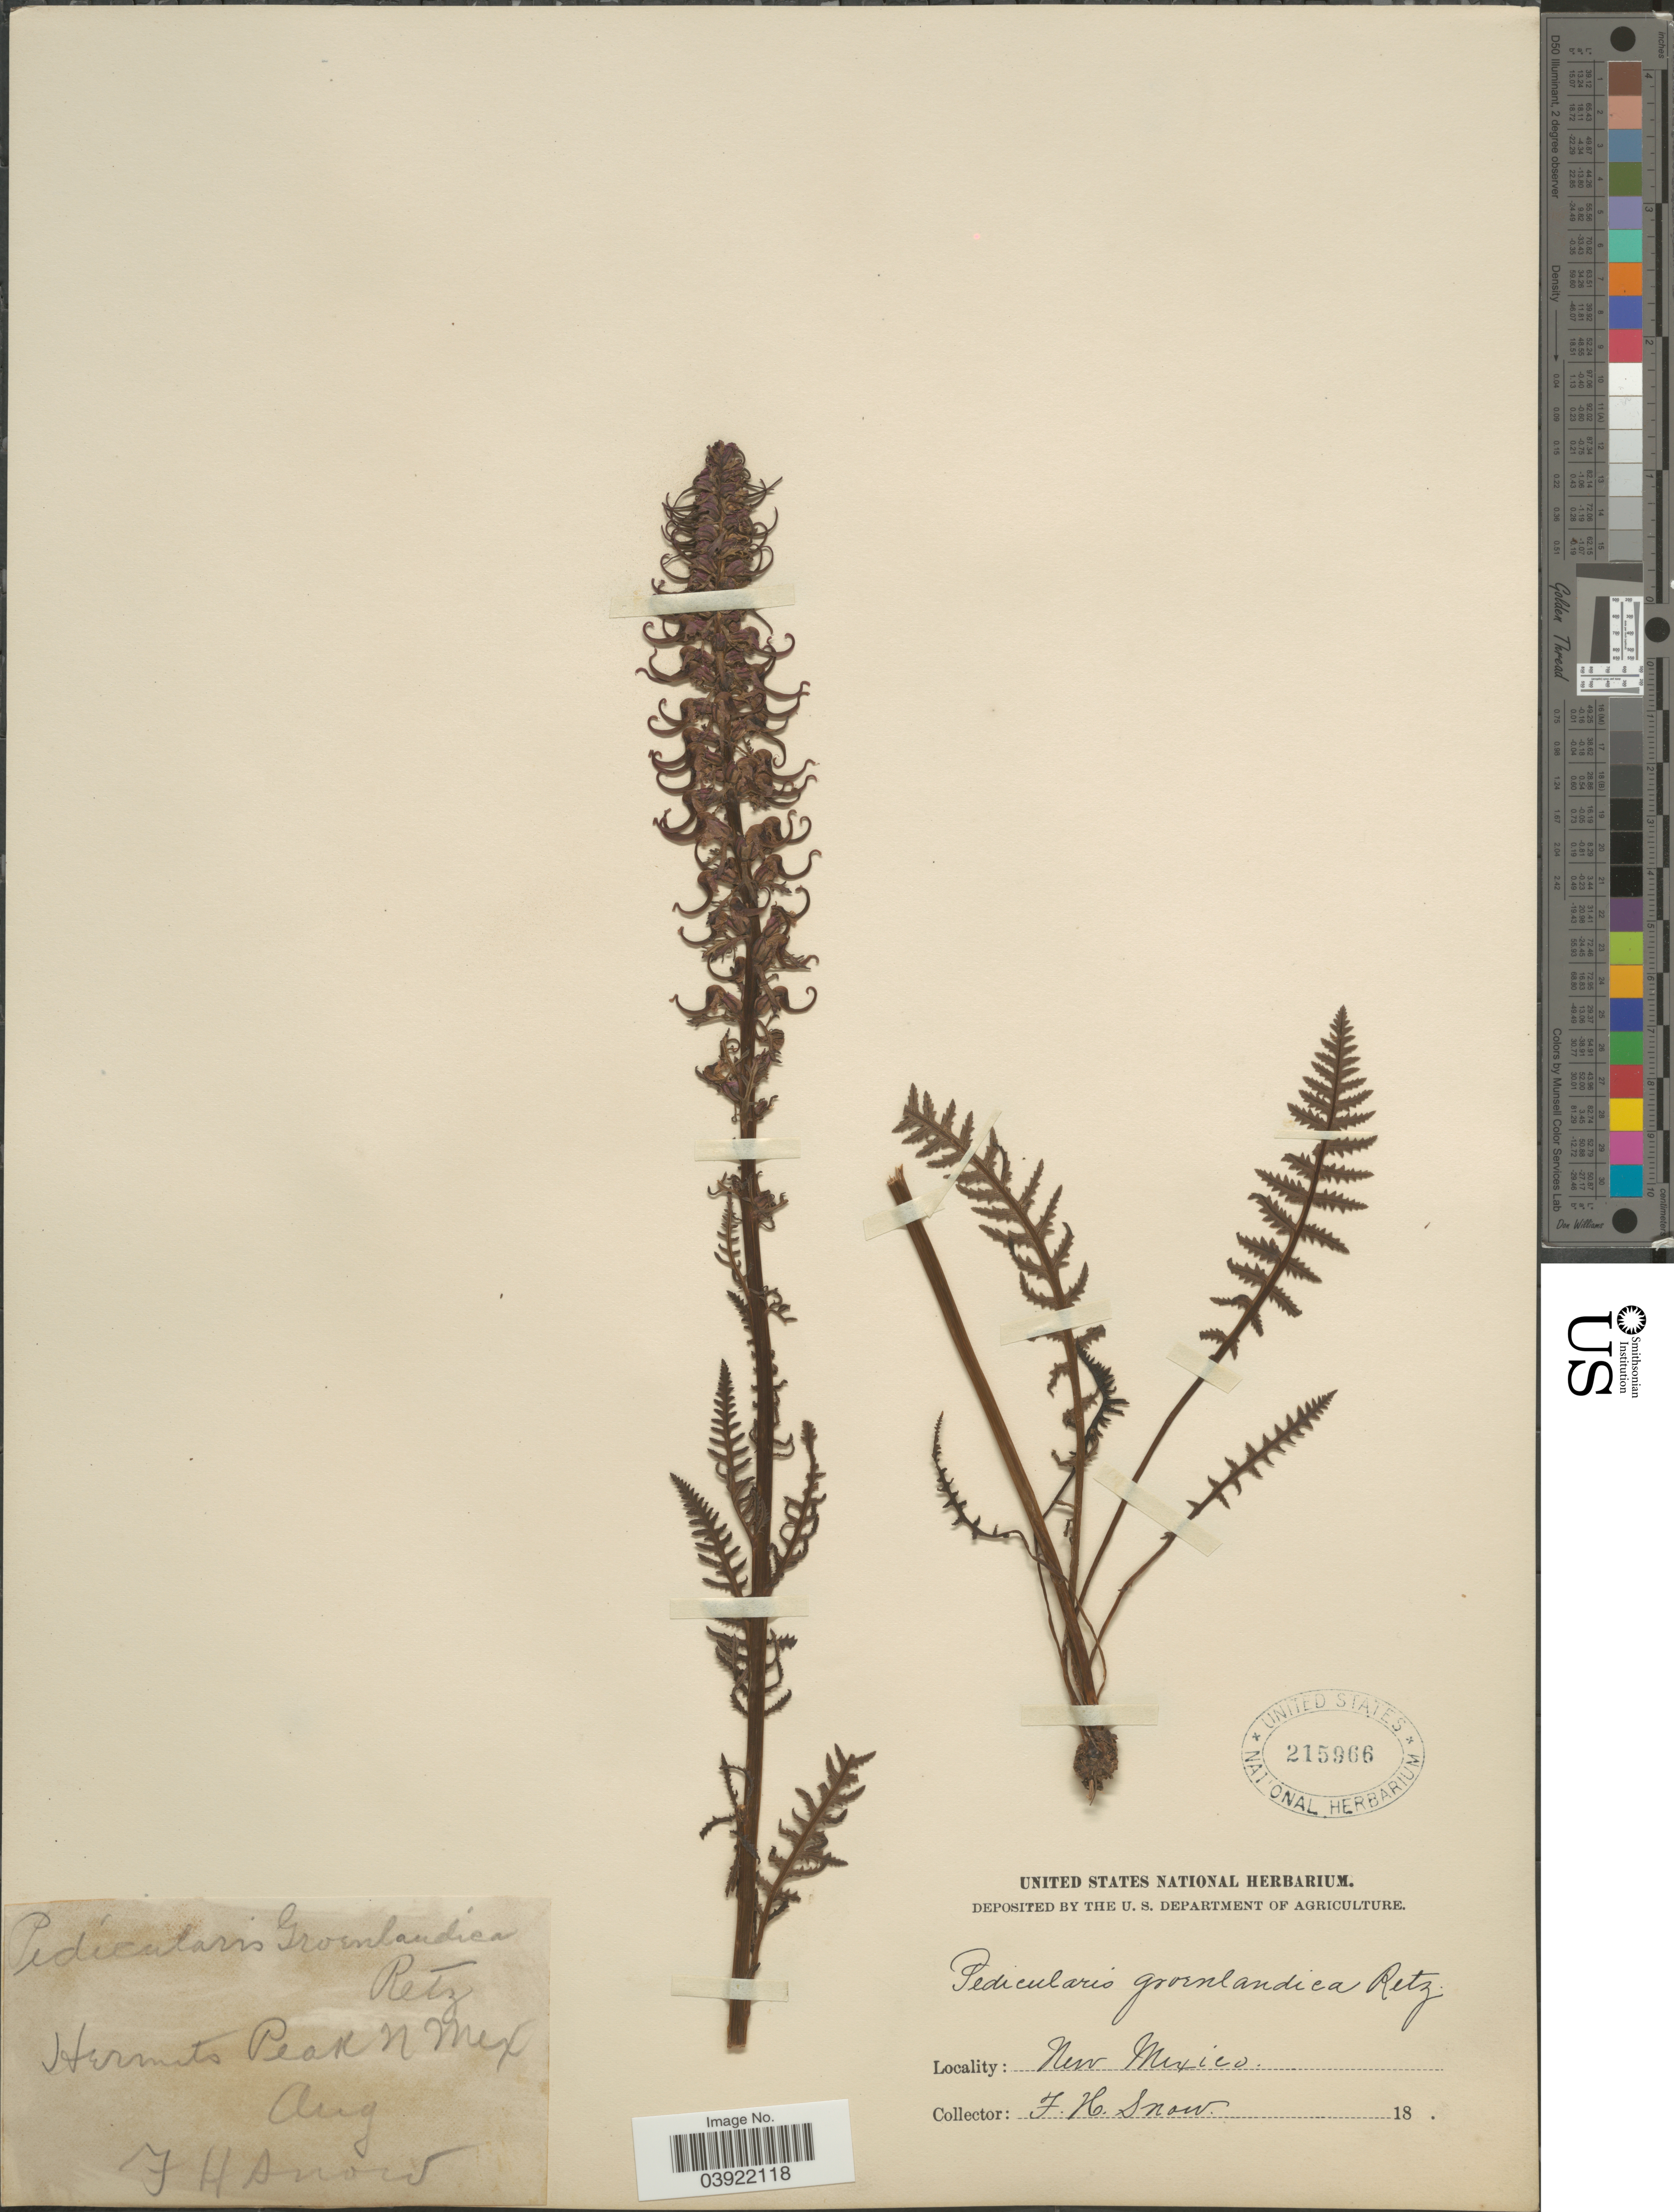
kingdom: Plantae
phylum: Tracheophyta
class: Magnoliopsida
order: Lamiales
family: Orobanchaceae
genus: Pedicularis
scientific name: Pedicularis groenlandica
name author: Retz.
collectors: F. H. Snow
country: United States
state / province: New Mexico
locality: Hermits Peak.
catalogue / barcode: US 215966